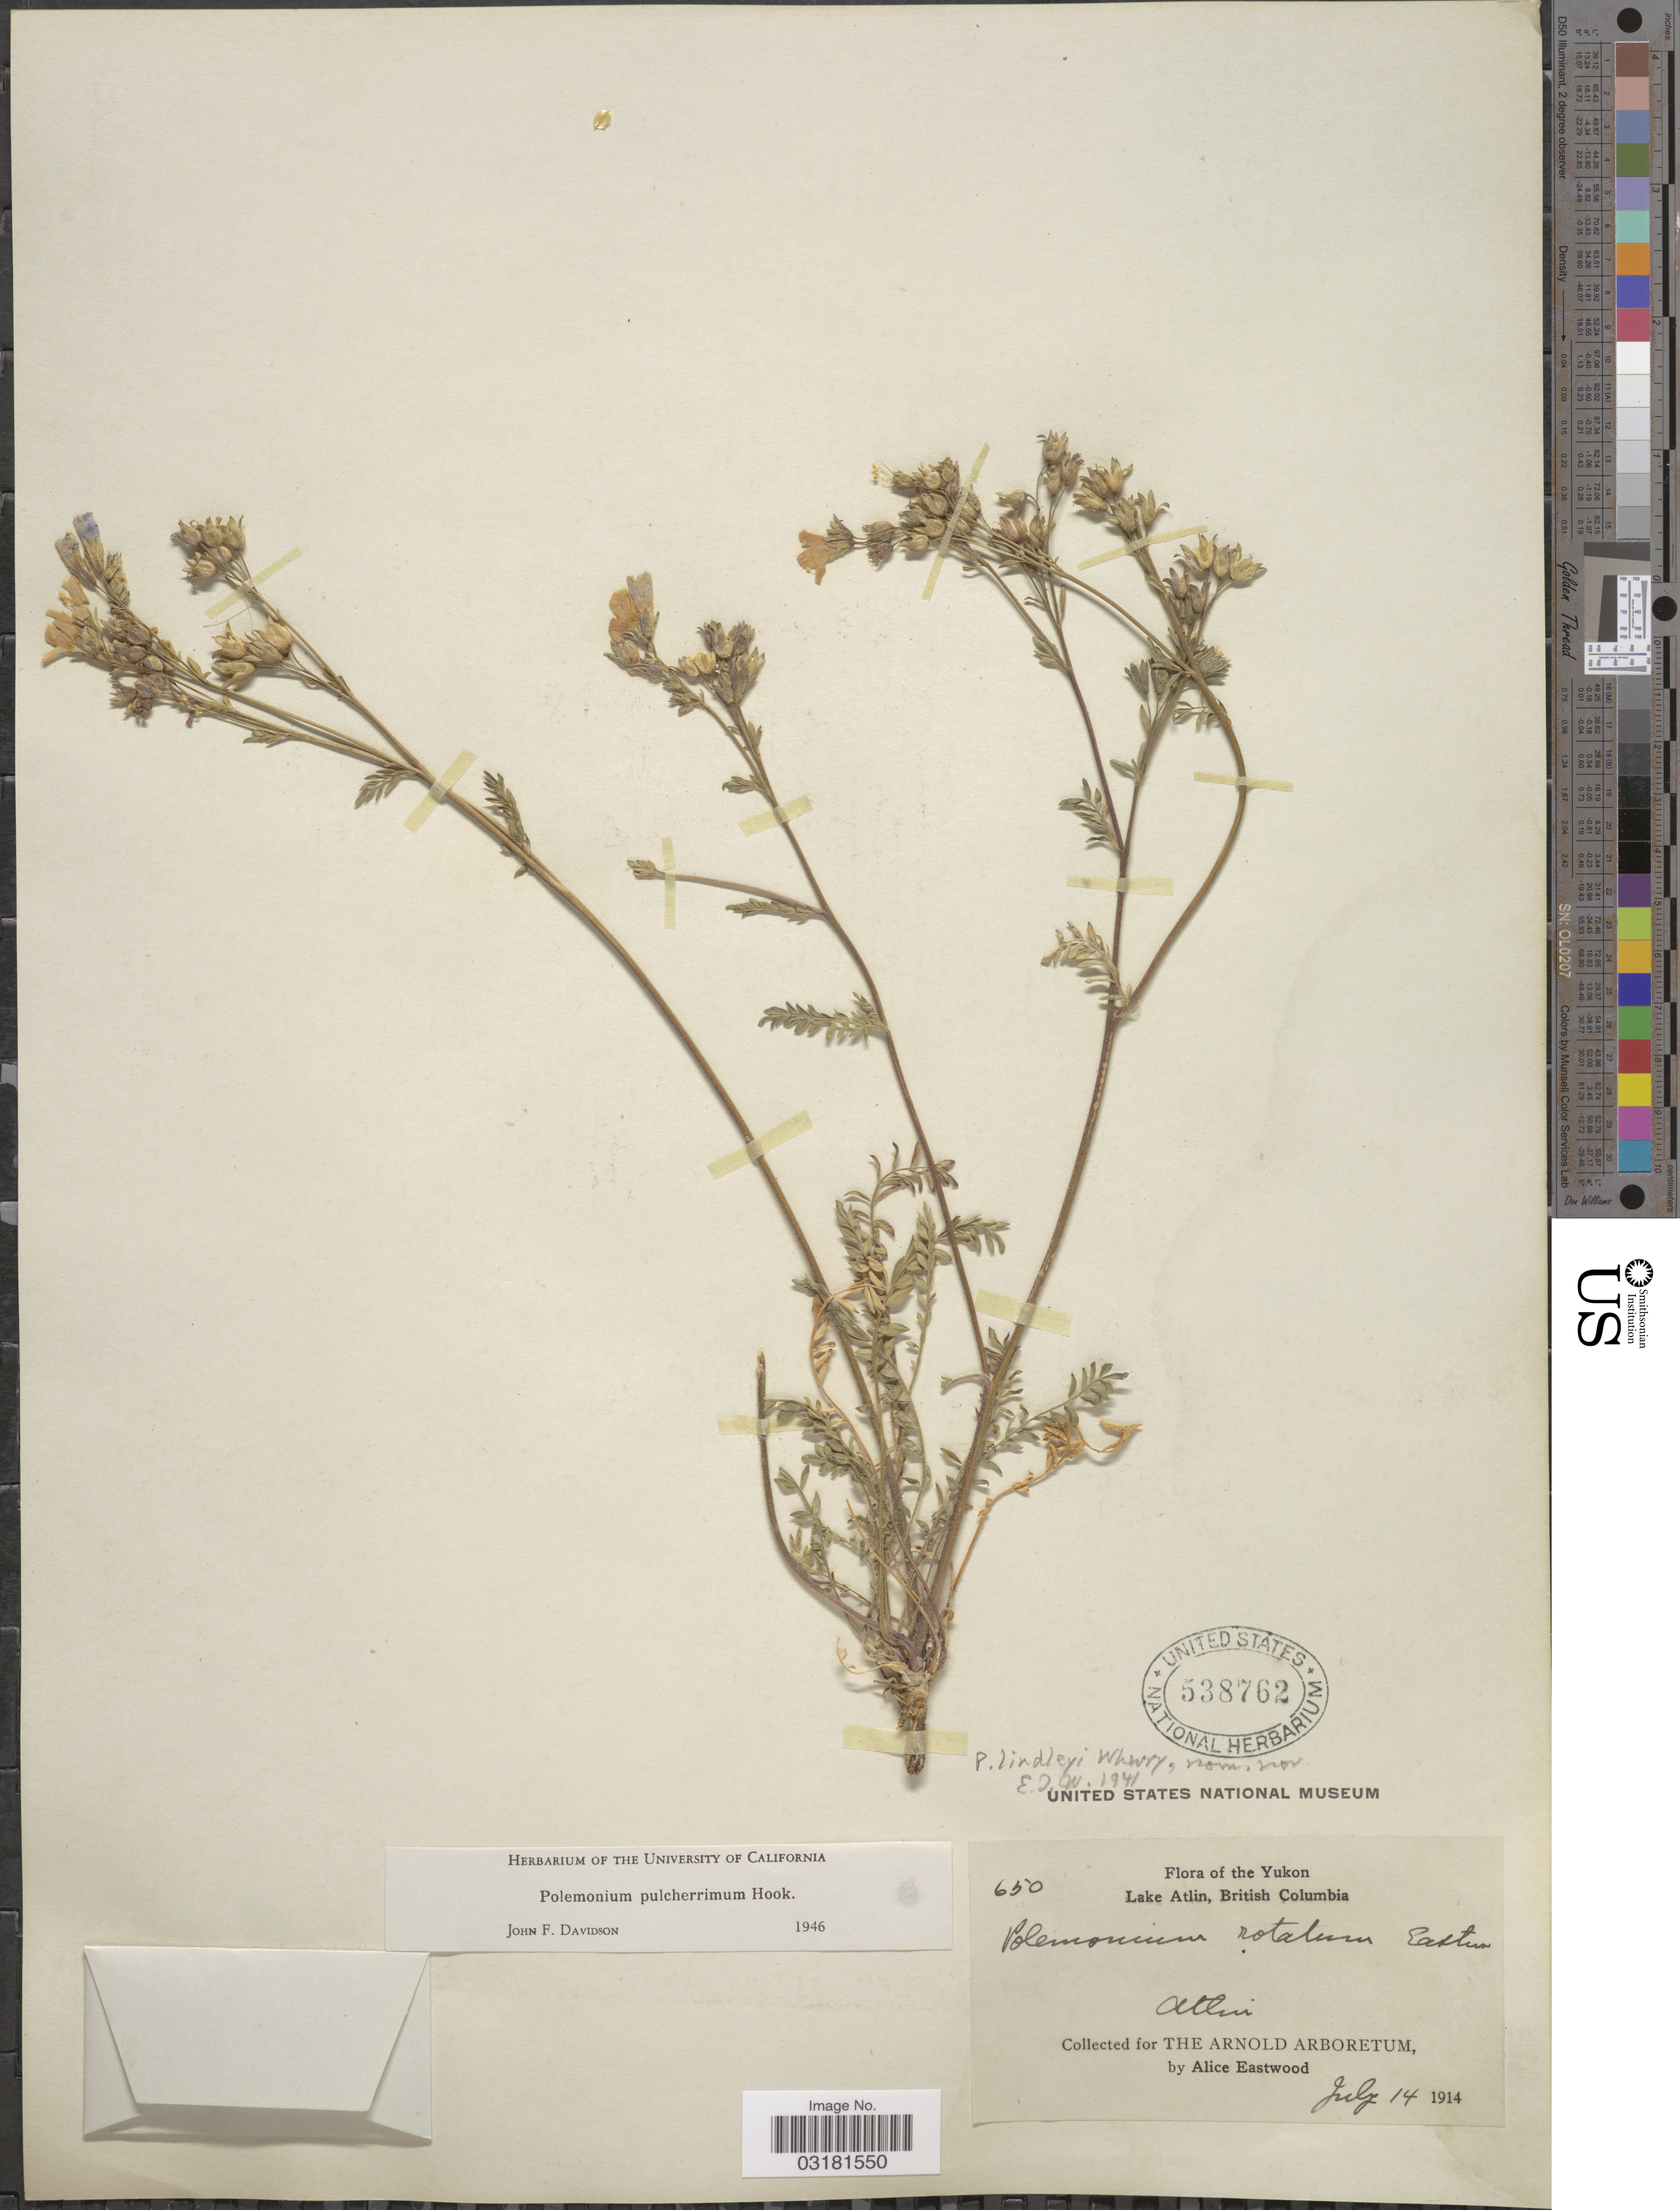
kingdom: Plantae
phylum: Tracheophyta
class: Magnoliopsida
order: Ericales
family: Polemoniaceae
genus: Polemonium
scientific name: Polemonium pulcherrimum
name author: Hook.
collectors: A. Eastwood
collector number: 650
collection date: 1914-07-14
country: Canada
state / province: British Columbia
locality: The Yukon, Lake Atlin, British Columbia, Atlin.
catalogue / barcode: US 538762